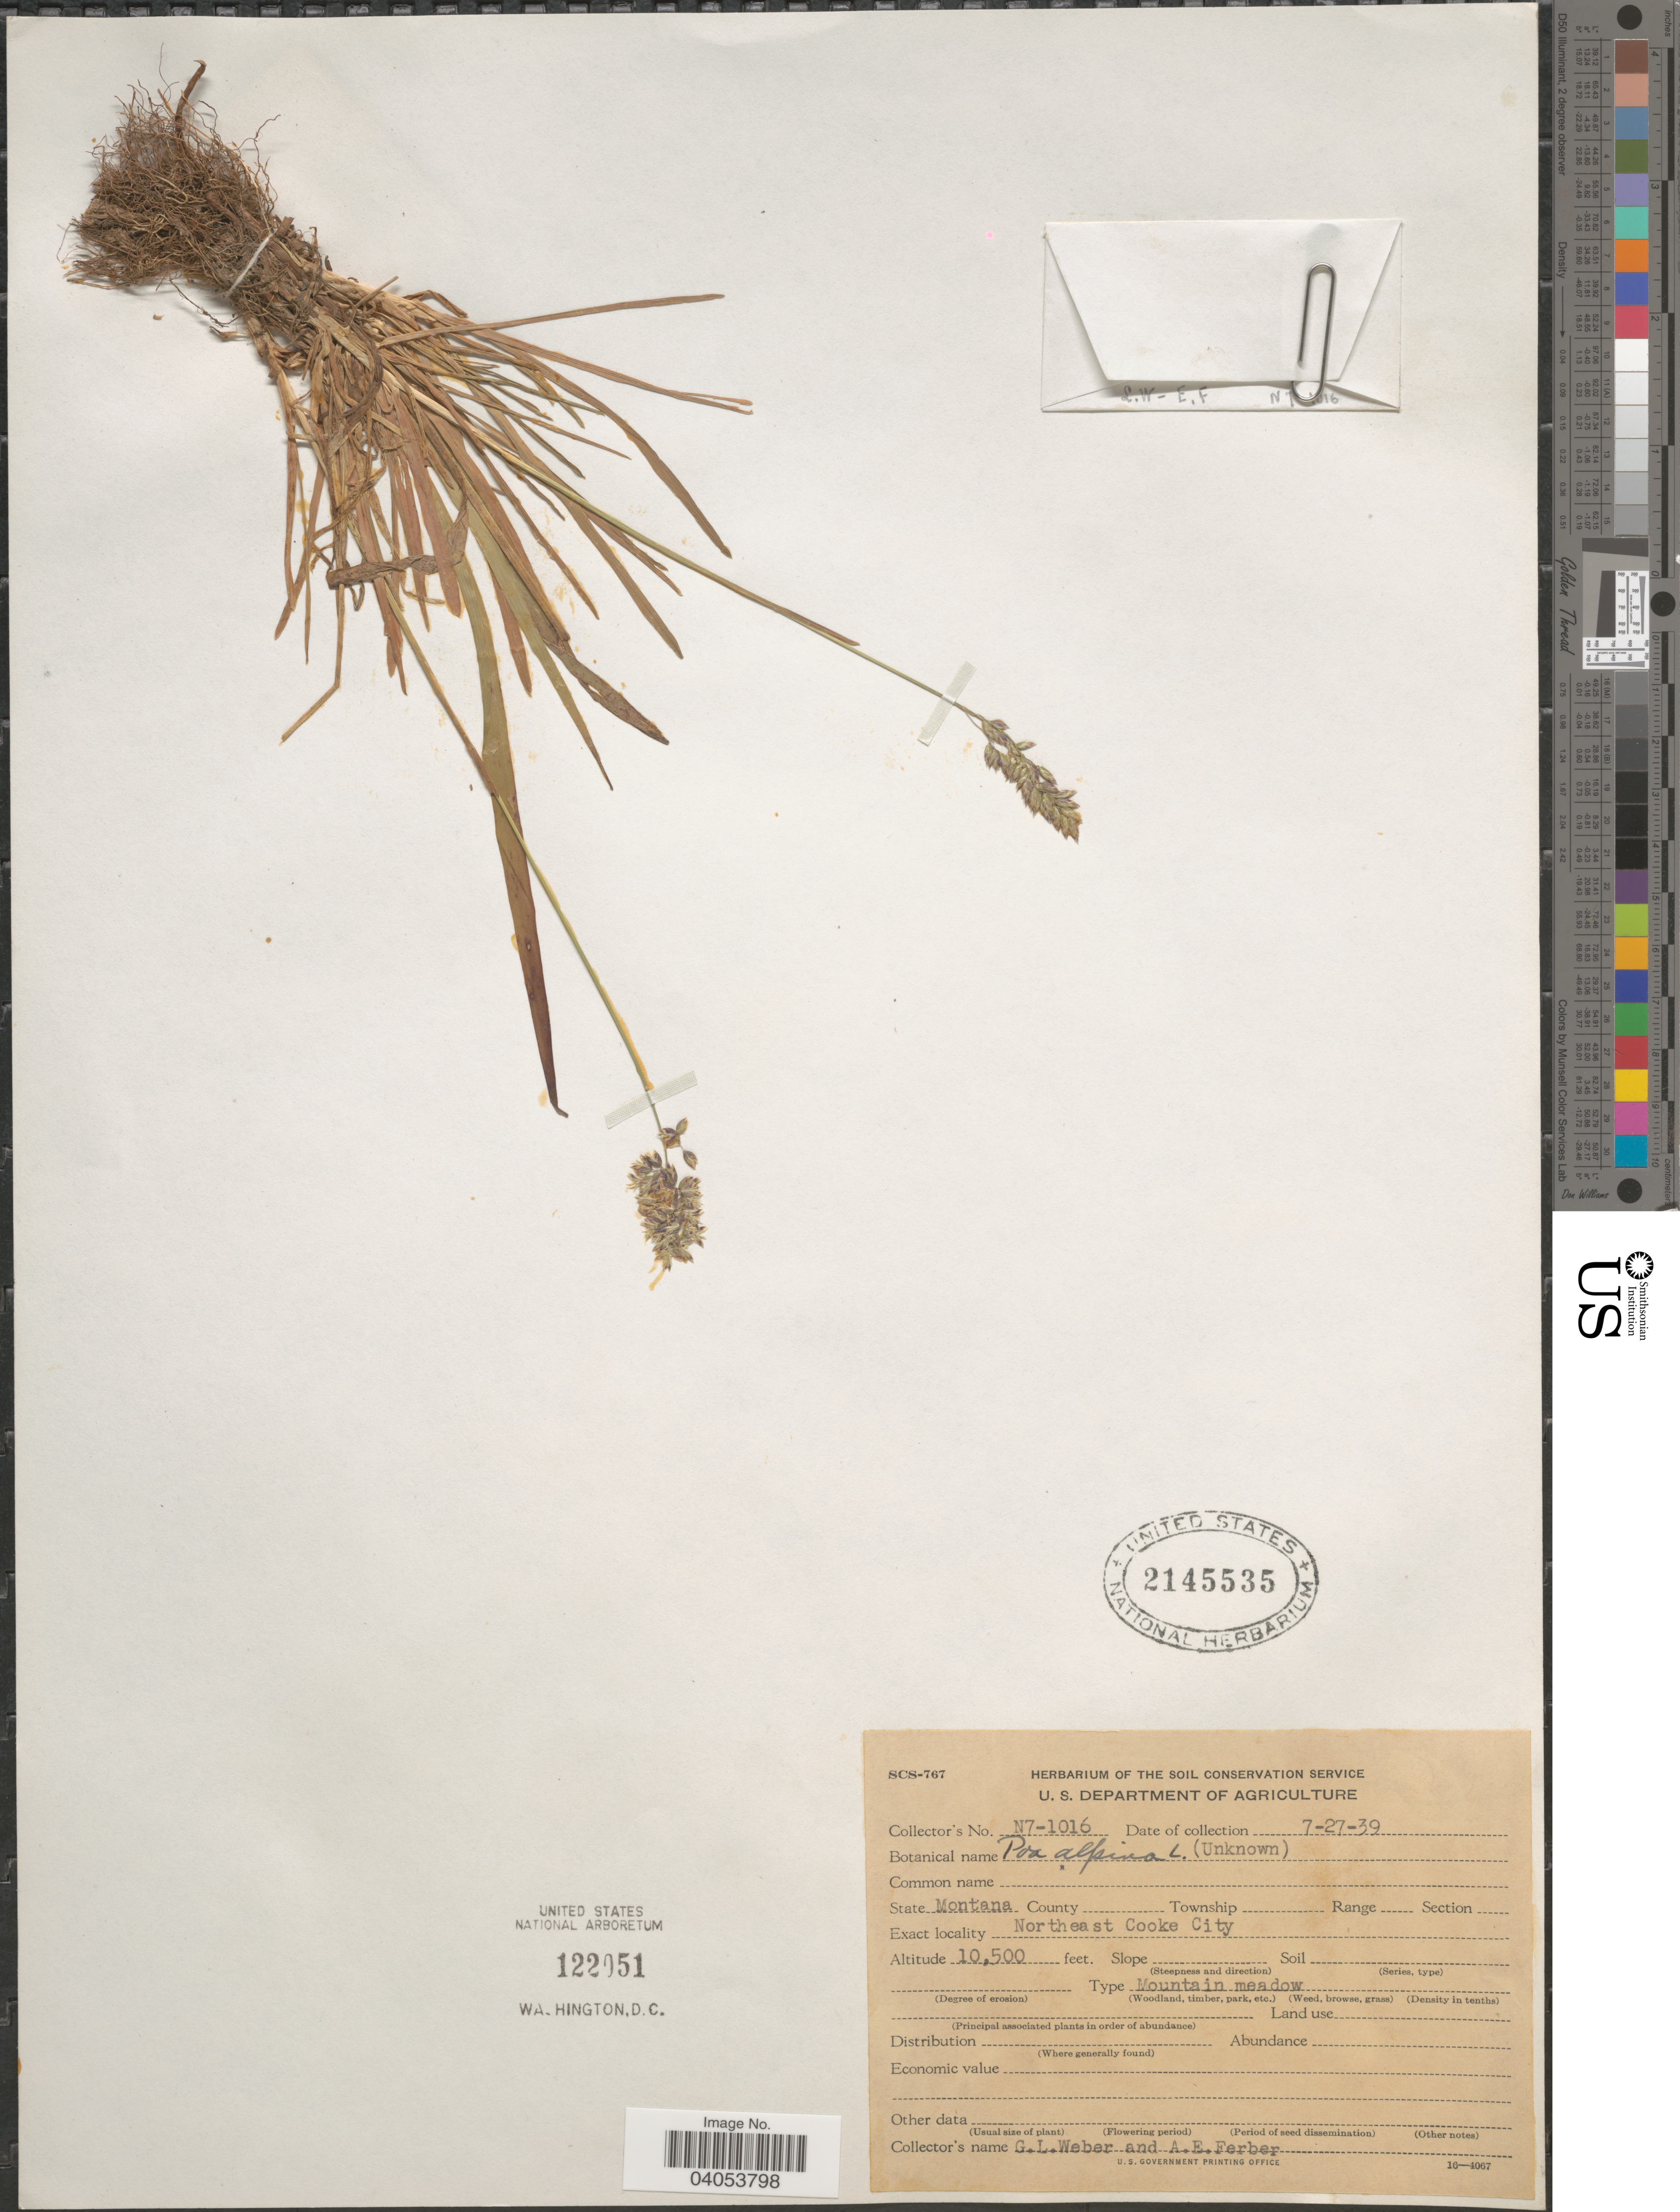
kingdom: Plantae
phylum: Tracheophyta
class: Liliopsida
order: Poales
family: Poaceae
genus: Poa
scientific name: Poa alpina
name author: L.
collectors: G. Weber & A. Ferber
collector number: N7-1016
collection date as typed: Transcribed d/m/y: 27/7/39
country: United States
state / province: Montana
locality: Northeast Cooke City.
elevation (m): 3200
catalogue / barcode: US 2145535